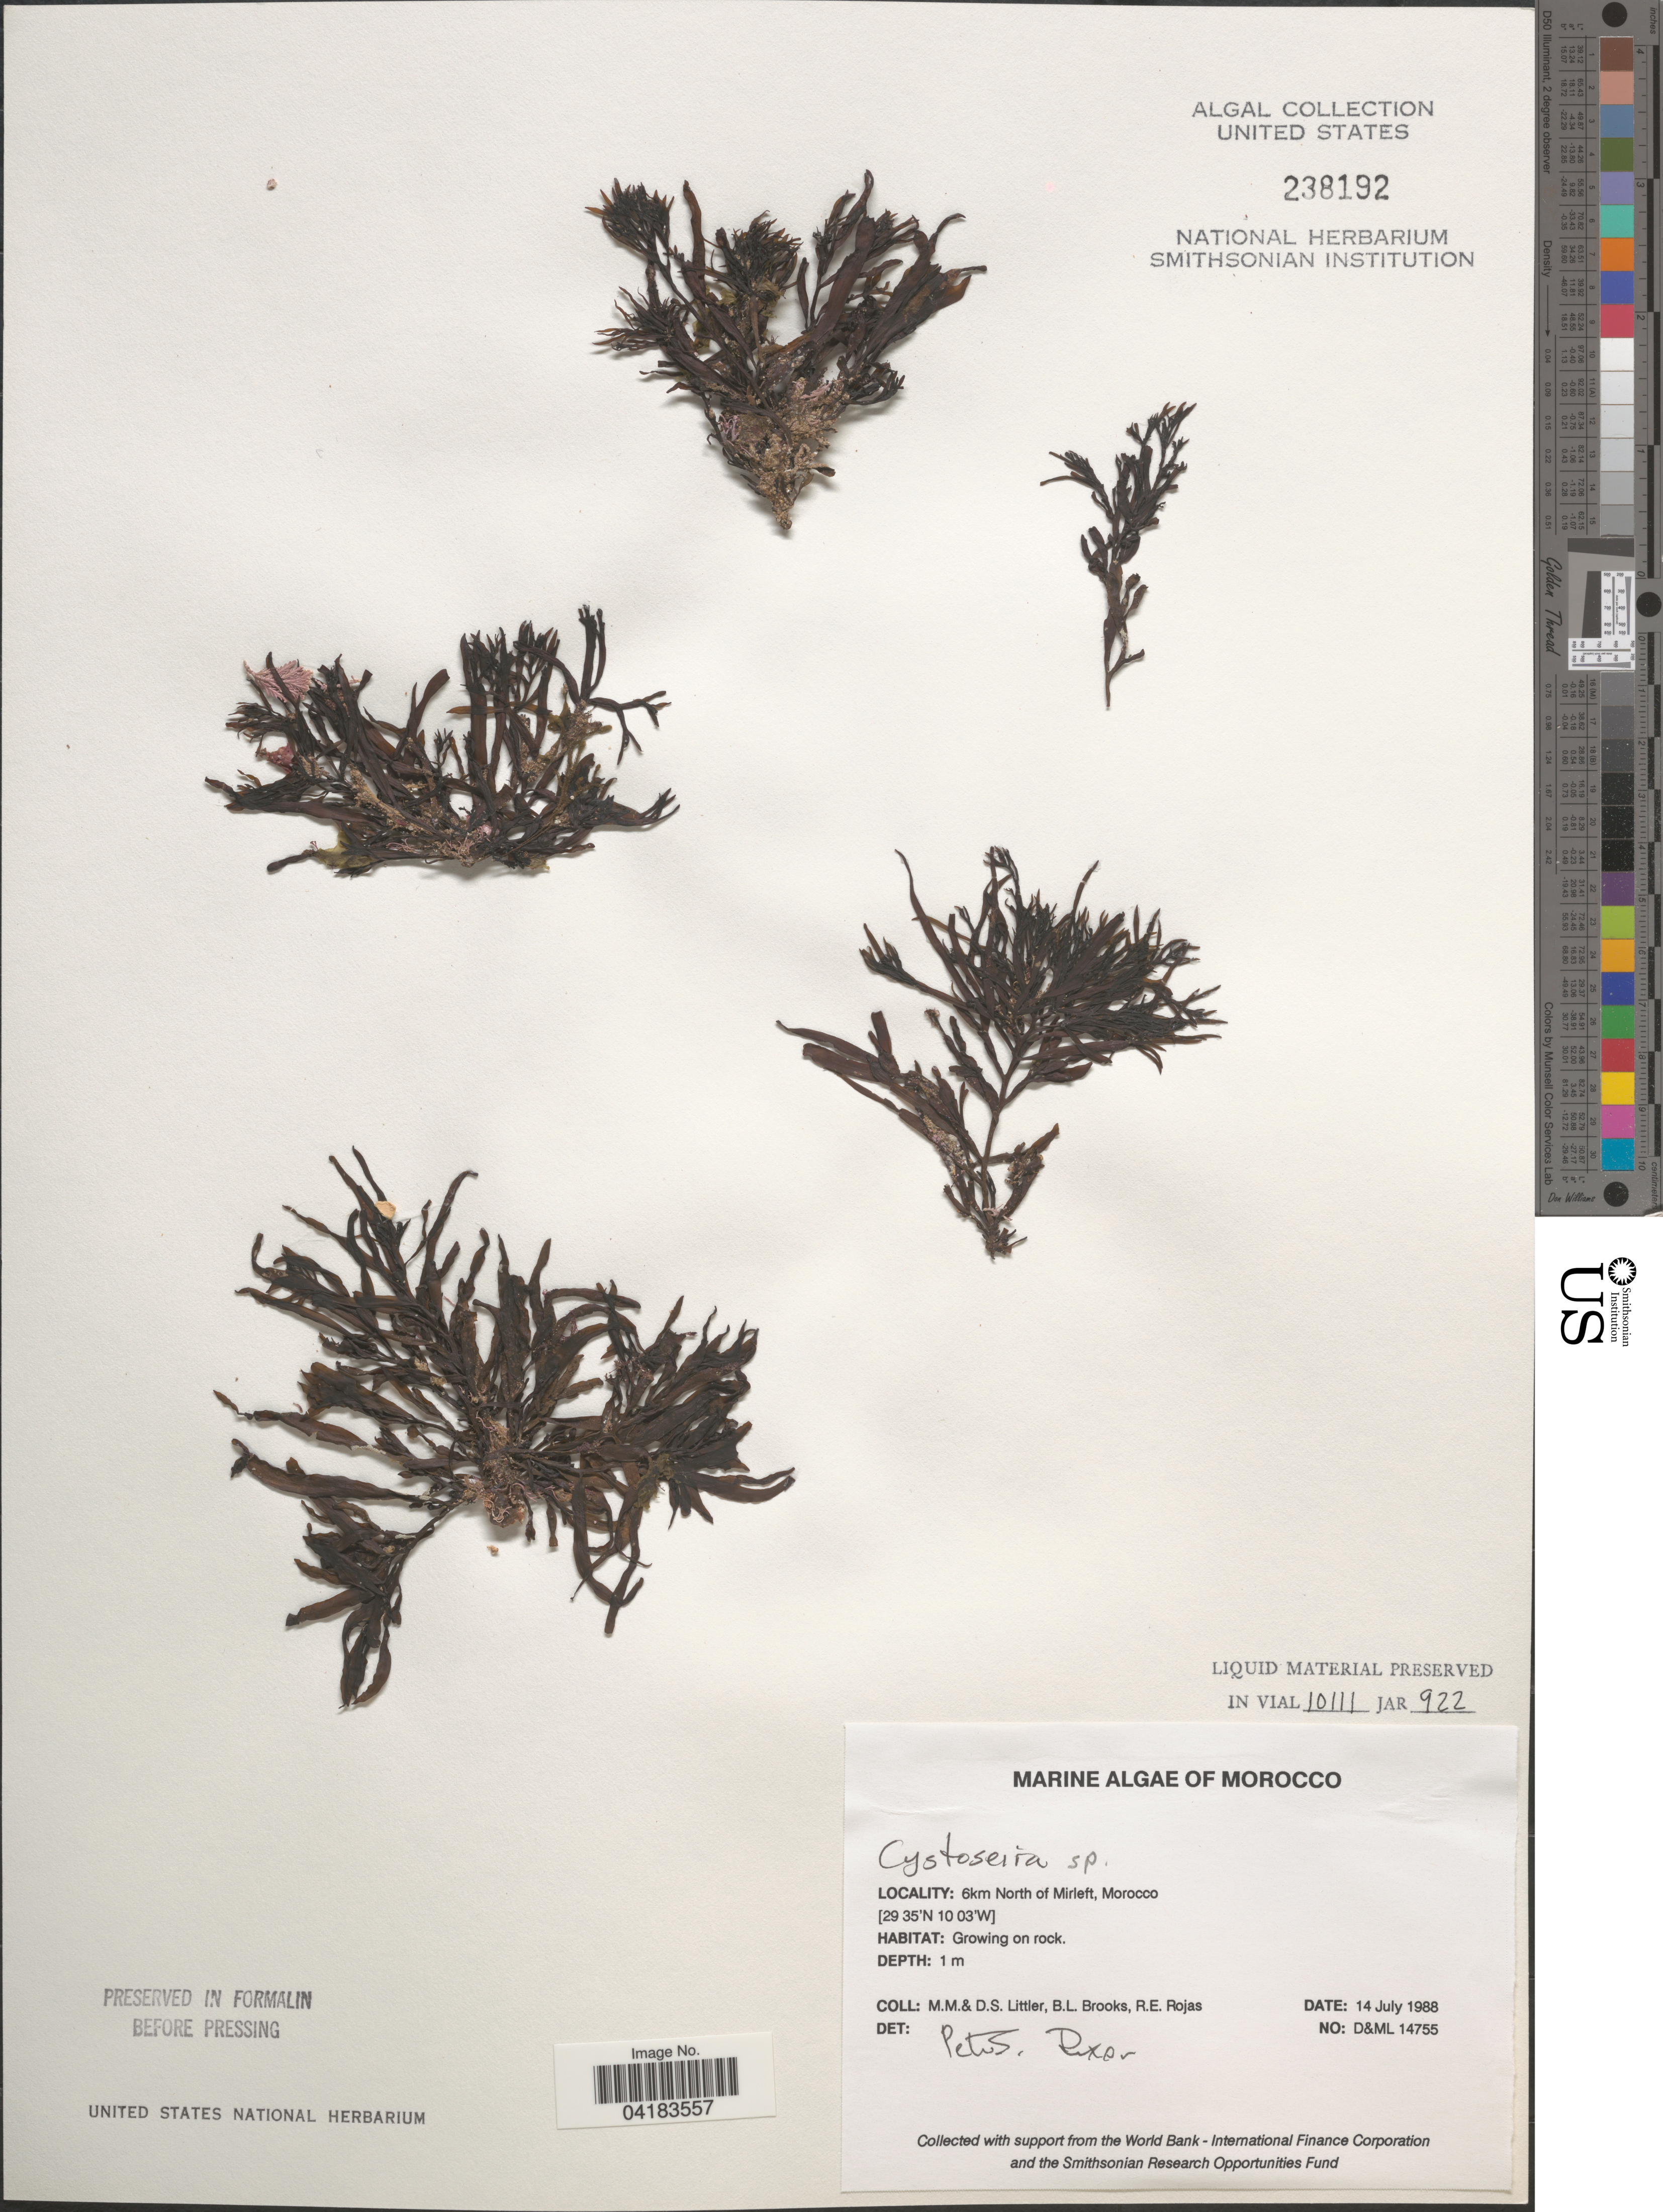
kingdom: Chromista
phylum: Ochrophyta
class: Phaeophyceae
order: Fucales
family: Sargassaceae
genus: Cystoseira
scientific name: Cystoseira sp.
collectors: D. S. Littler, B. Brooks & R. Rojas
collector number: D&ML14755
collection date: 1988-07-14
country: Morocco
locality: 6km North of Mirleft.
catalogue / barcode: US 238192